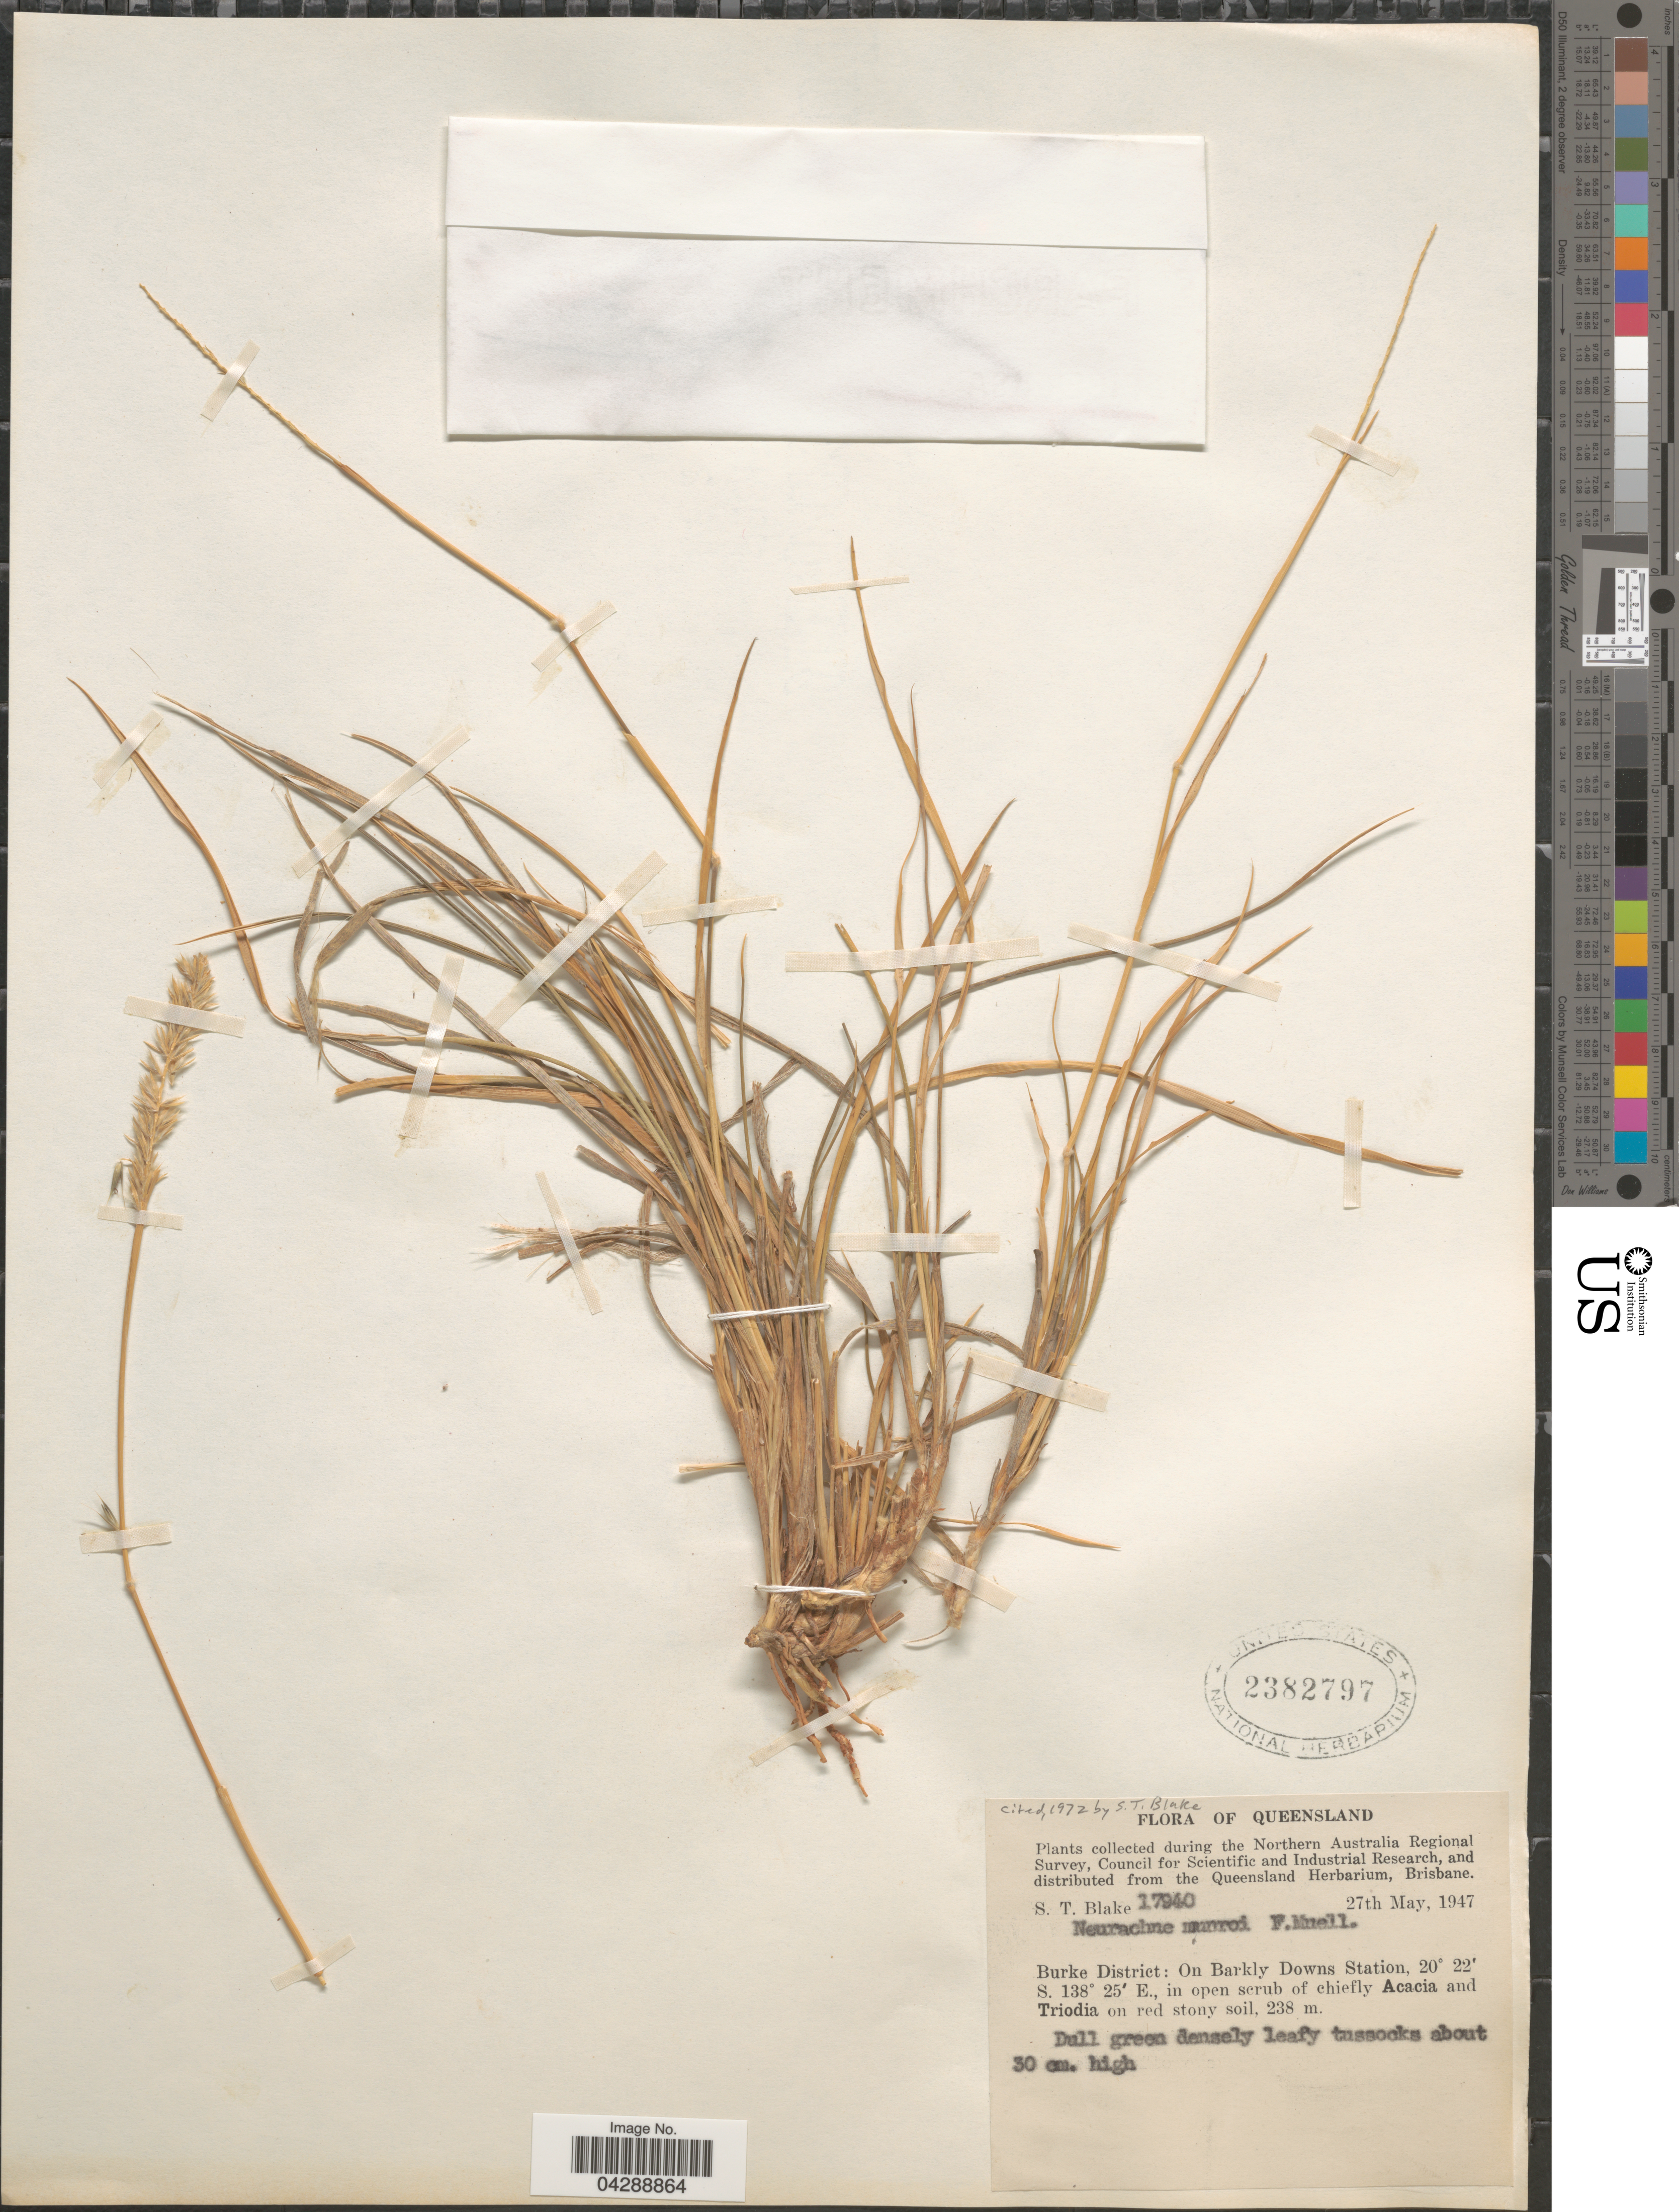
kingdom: Plantae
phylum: Tracheophyta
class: Liliopsida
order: Poales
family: Poaceae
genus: Neurachne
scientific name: Neurachne munroi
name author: (F. Muell.) F. Muell.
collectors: S. T. Blake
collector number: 17940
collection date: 1947-05-27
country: Australia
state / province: Queensland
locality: Northern Australia Regional Survey. Burke District: On Barkly Downs Station.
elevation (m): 238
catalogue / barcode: US 2382797